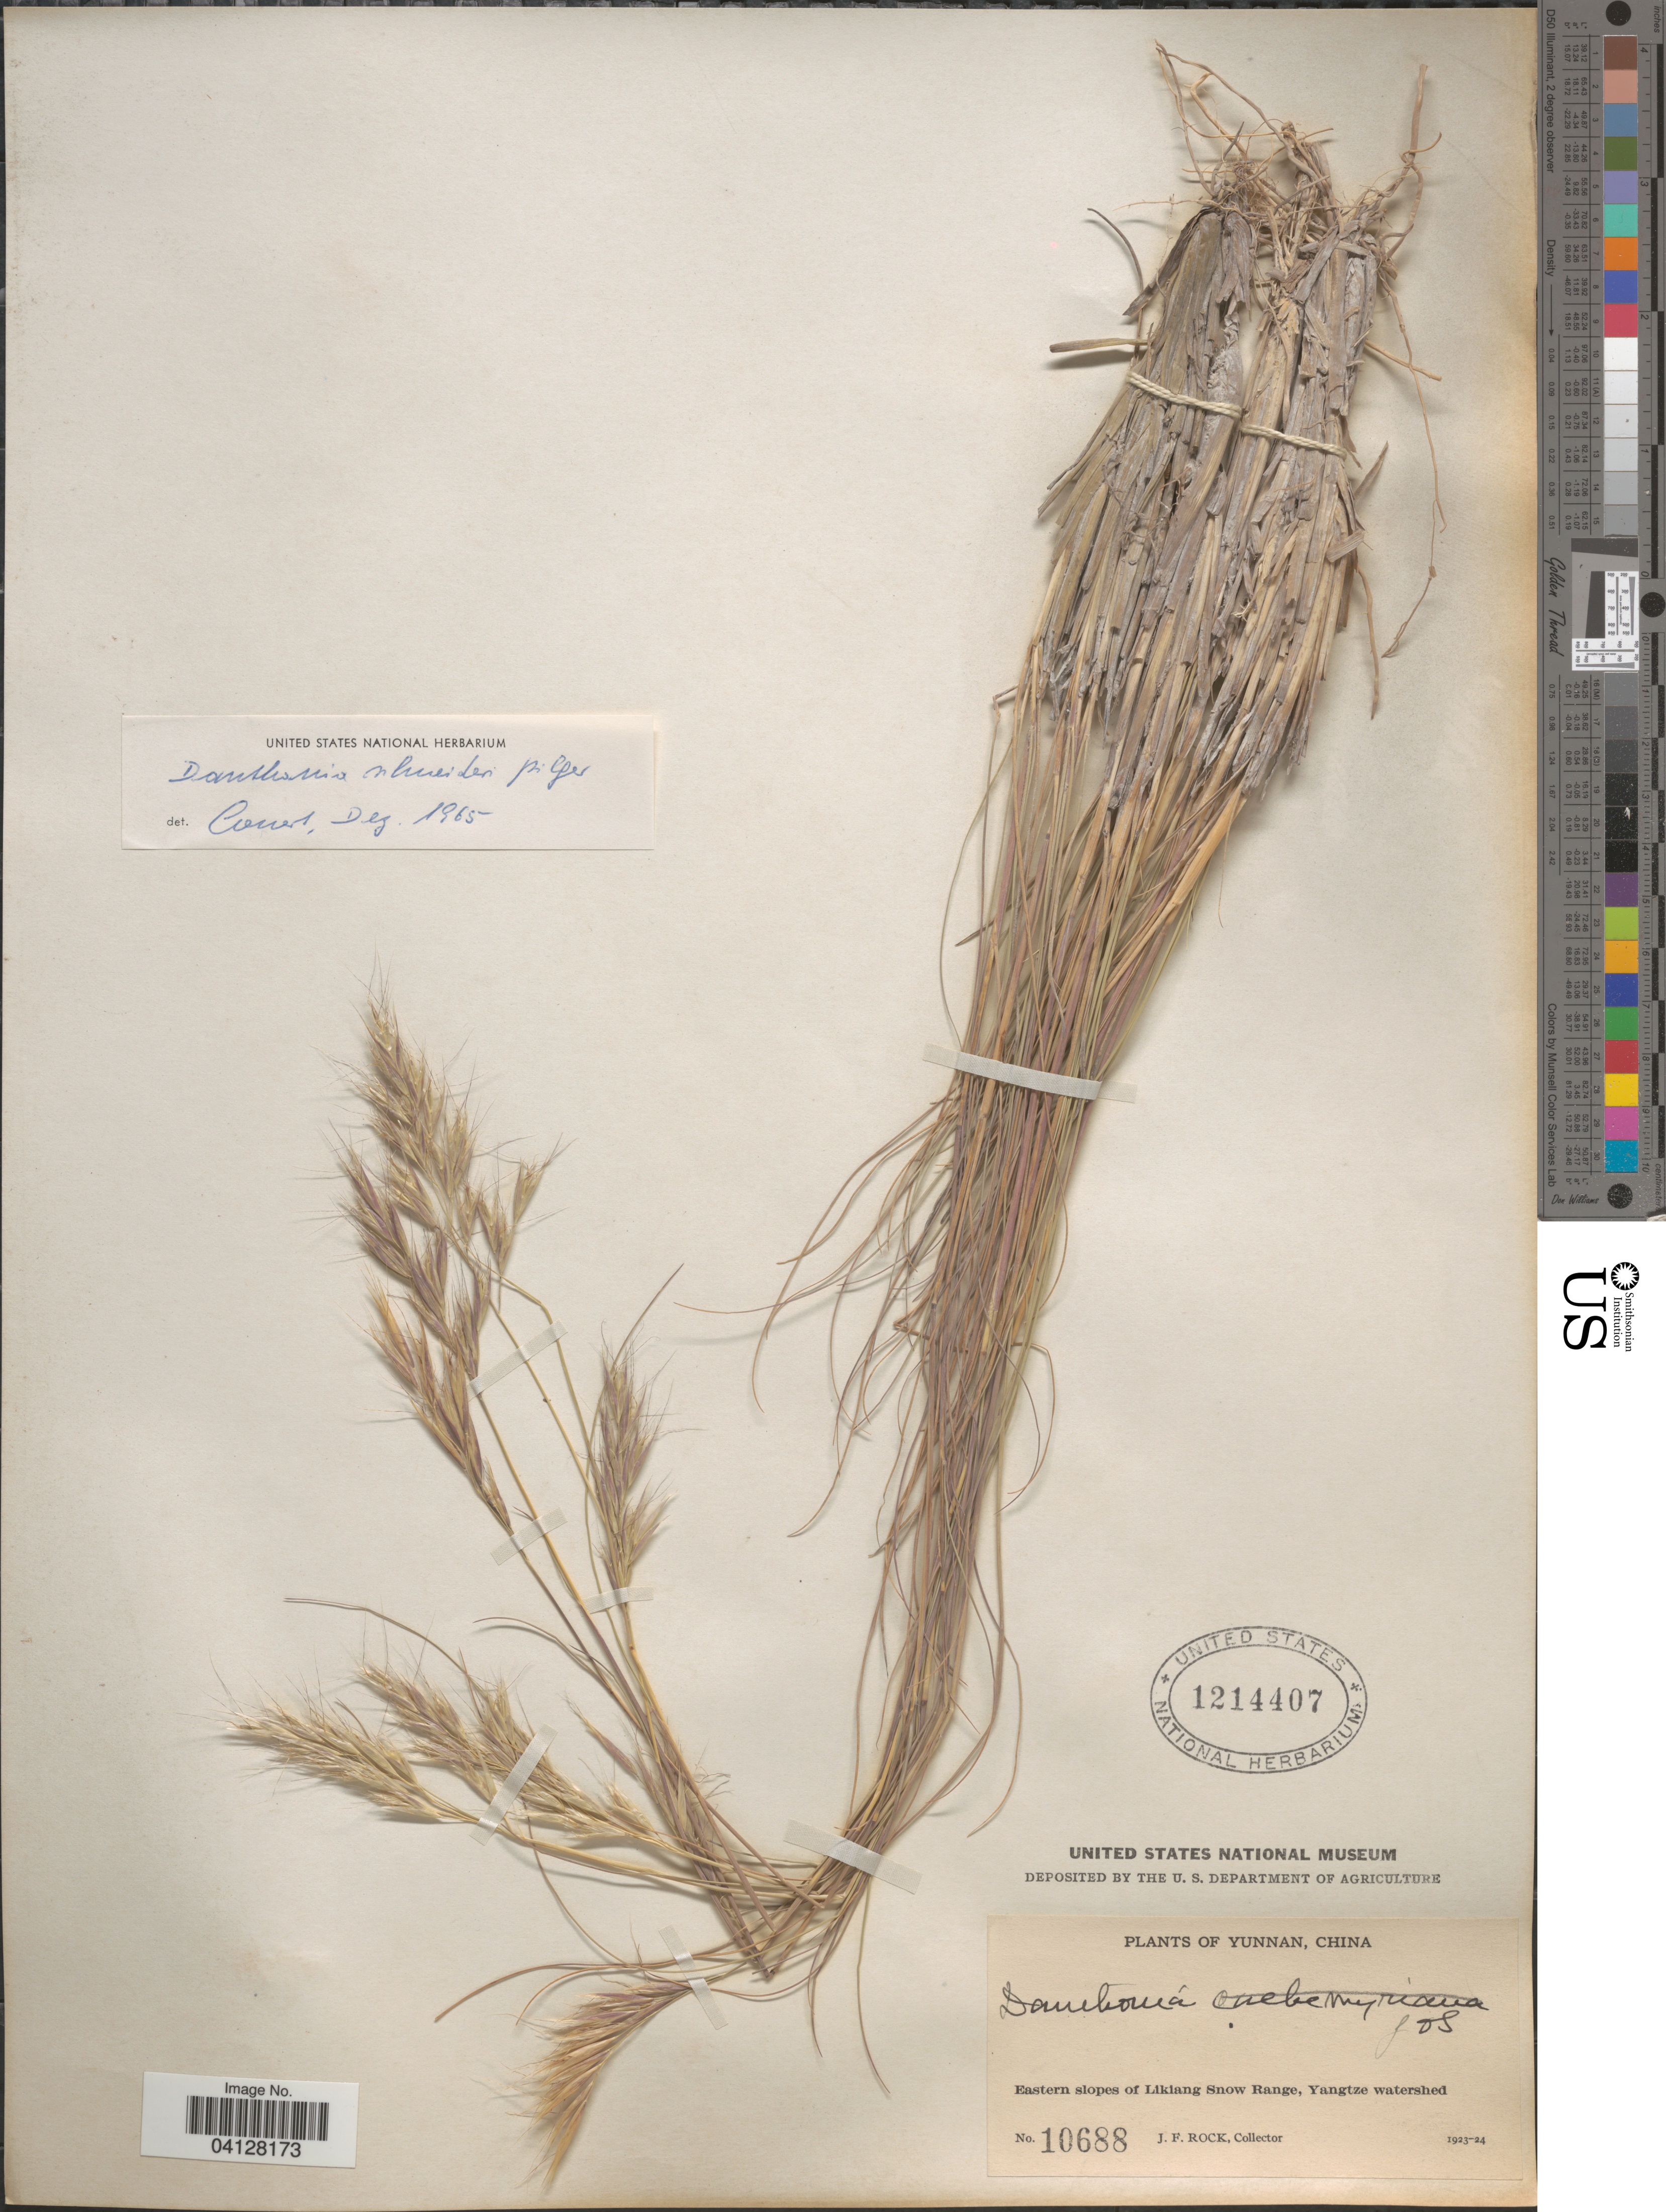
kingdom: Plantae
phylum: Tracheophyta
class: Liliopsida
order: Poales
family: Poaceae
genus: Danthonia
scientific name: Danthonia schneideri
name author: Pilg.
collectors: J. Rock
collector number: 10688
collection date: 1923/1924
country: China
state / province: Yunnan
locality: Eastern slopes of Likiang Snow Range, Yangtze watershed.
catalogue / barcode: US 1214407